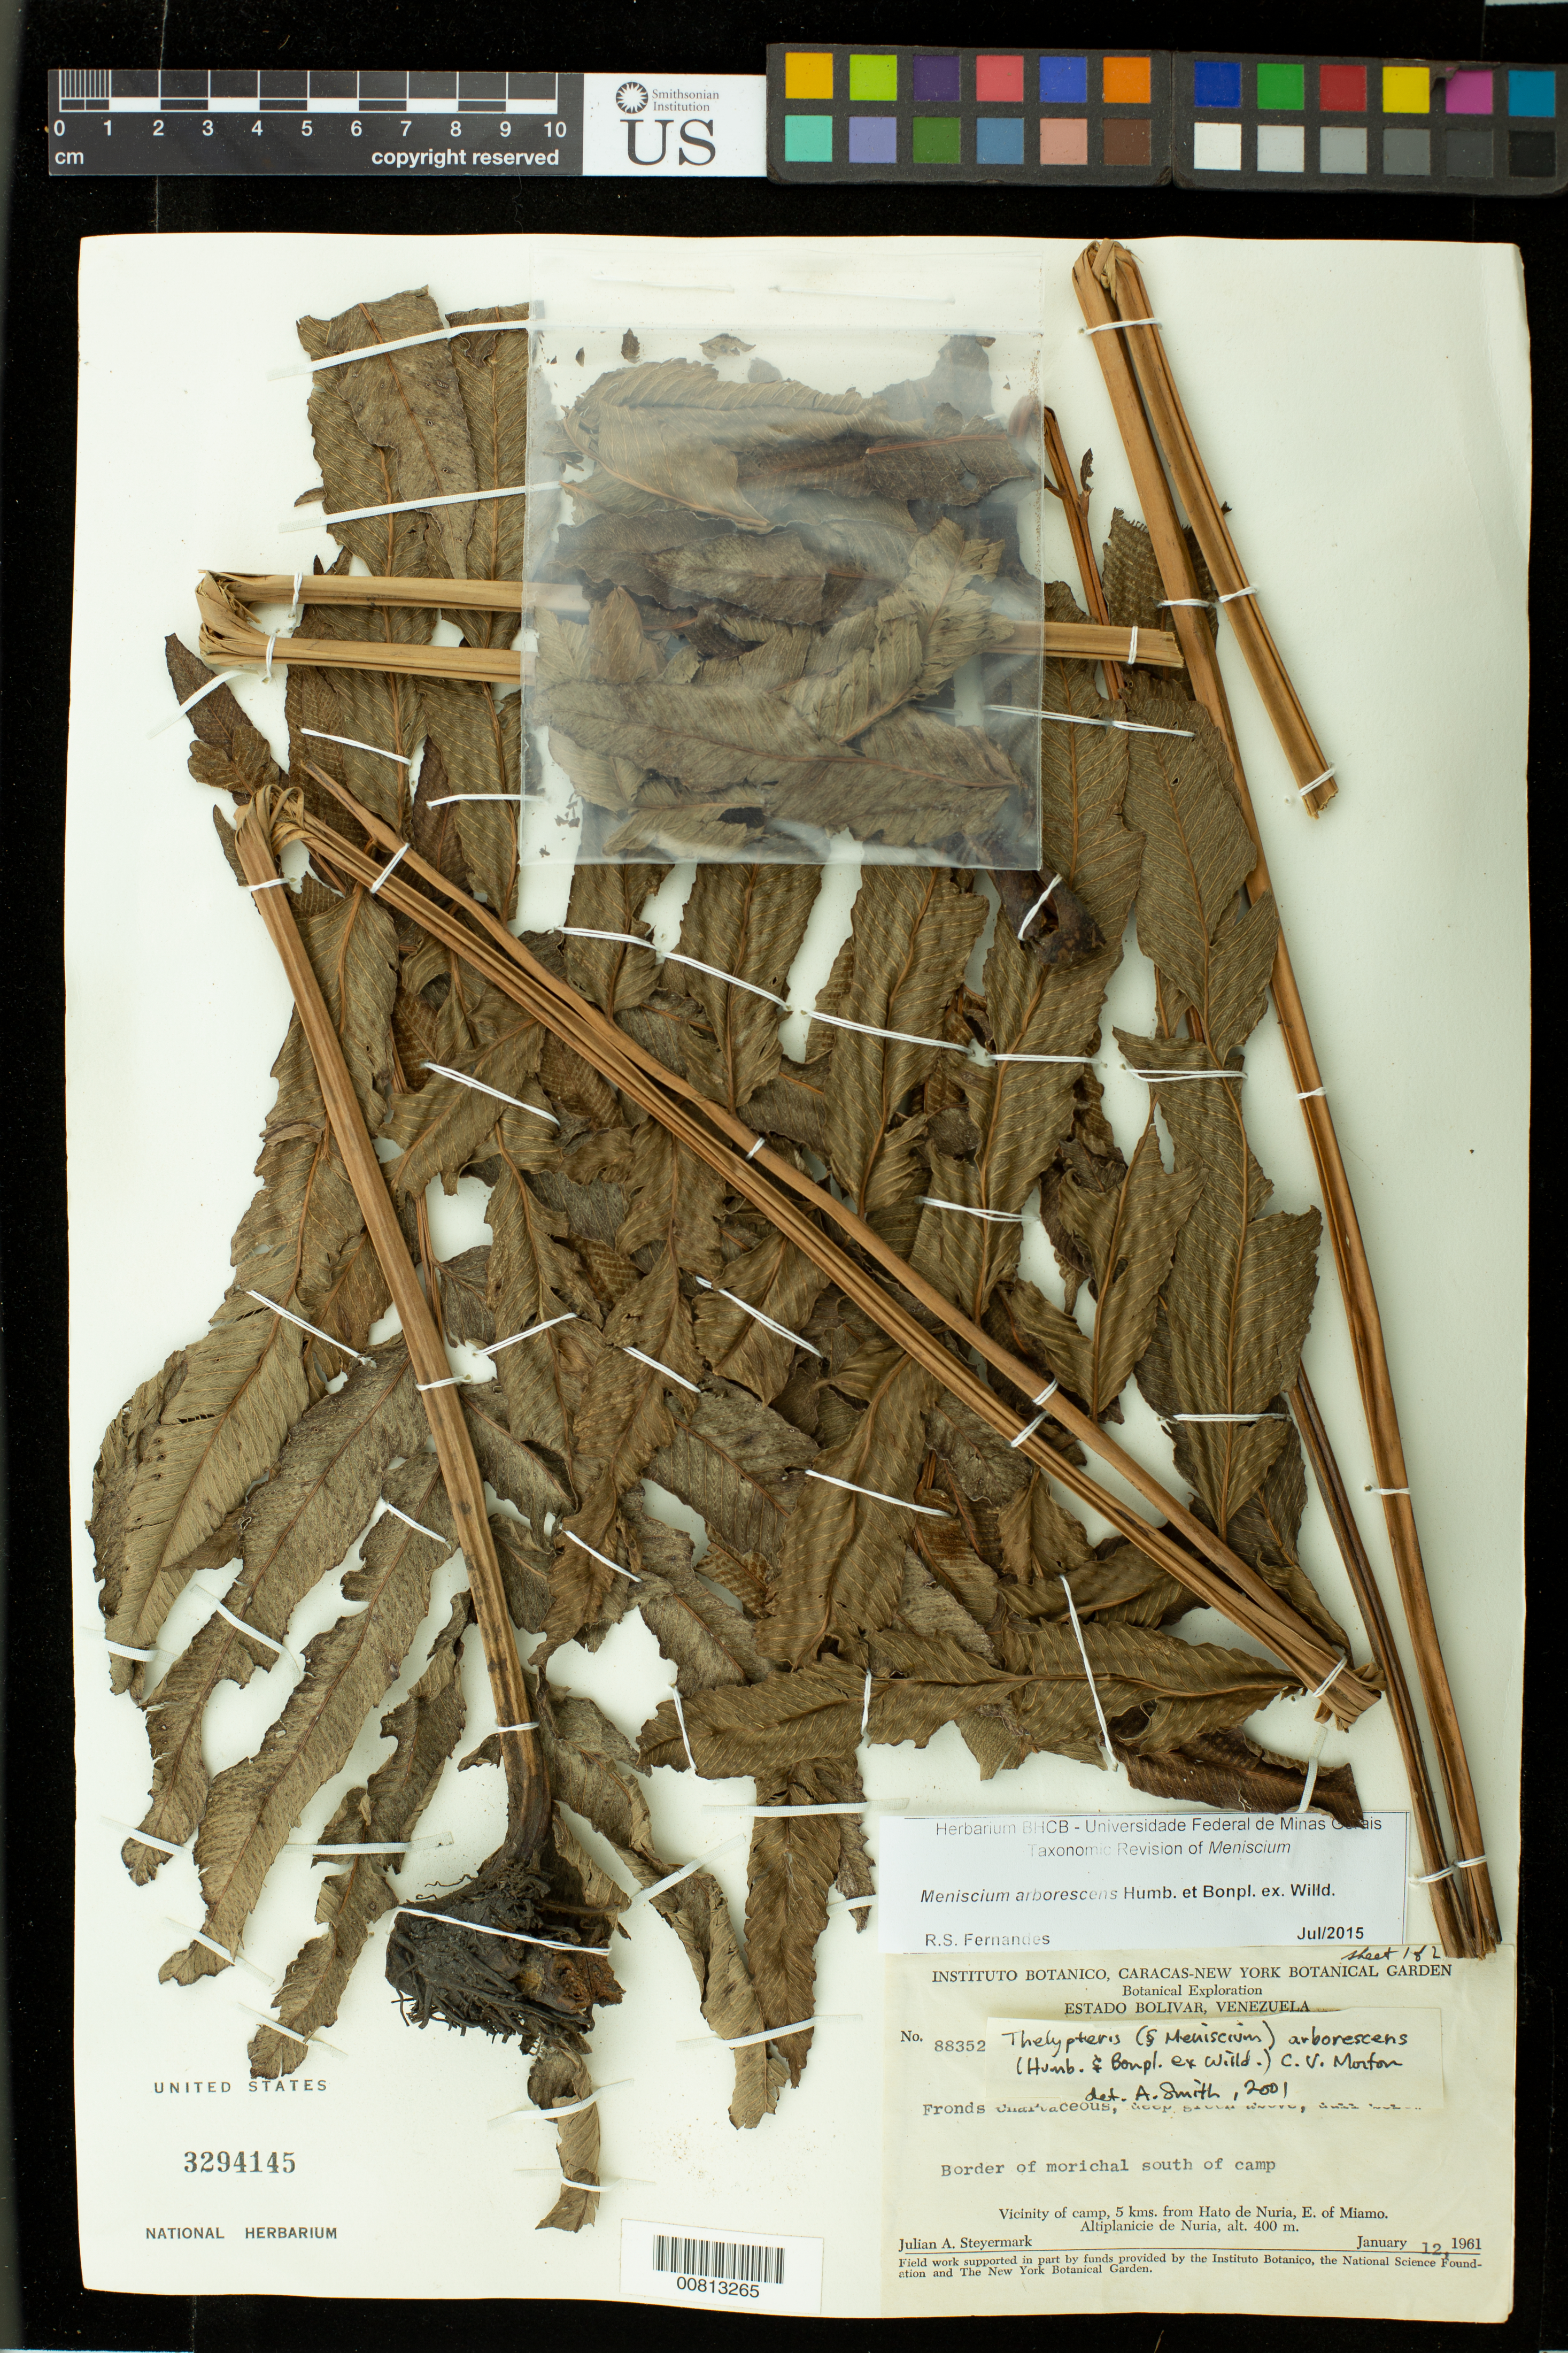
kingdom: Plantae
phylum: Tracheophyta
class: Polypodiopsida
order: Polypodiales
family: Thelypteridaceae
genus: Meniscium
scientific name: Meniscium arborescens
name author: Humb. & Bonpl. ex Willd.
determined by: Fernandes, R. S.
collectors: J. Steyermark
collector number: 88352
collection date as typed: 12-Jan-61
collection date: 1961-01-12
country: Venezuela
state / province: Bolívar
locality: Hato de Nuria, 5 km from; E of Miamo, Altiplanicie de Nuria, vic of camp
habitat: Border of morichal S of camp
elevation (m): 400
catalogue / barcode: US 3294145